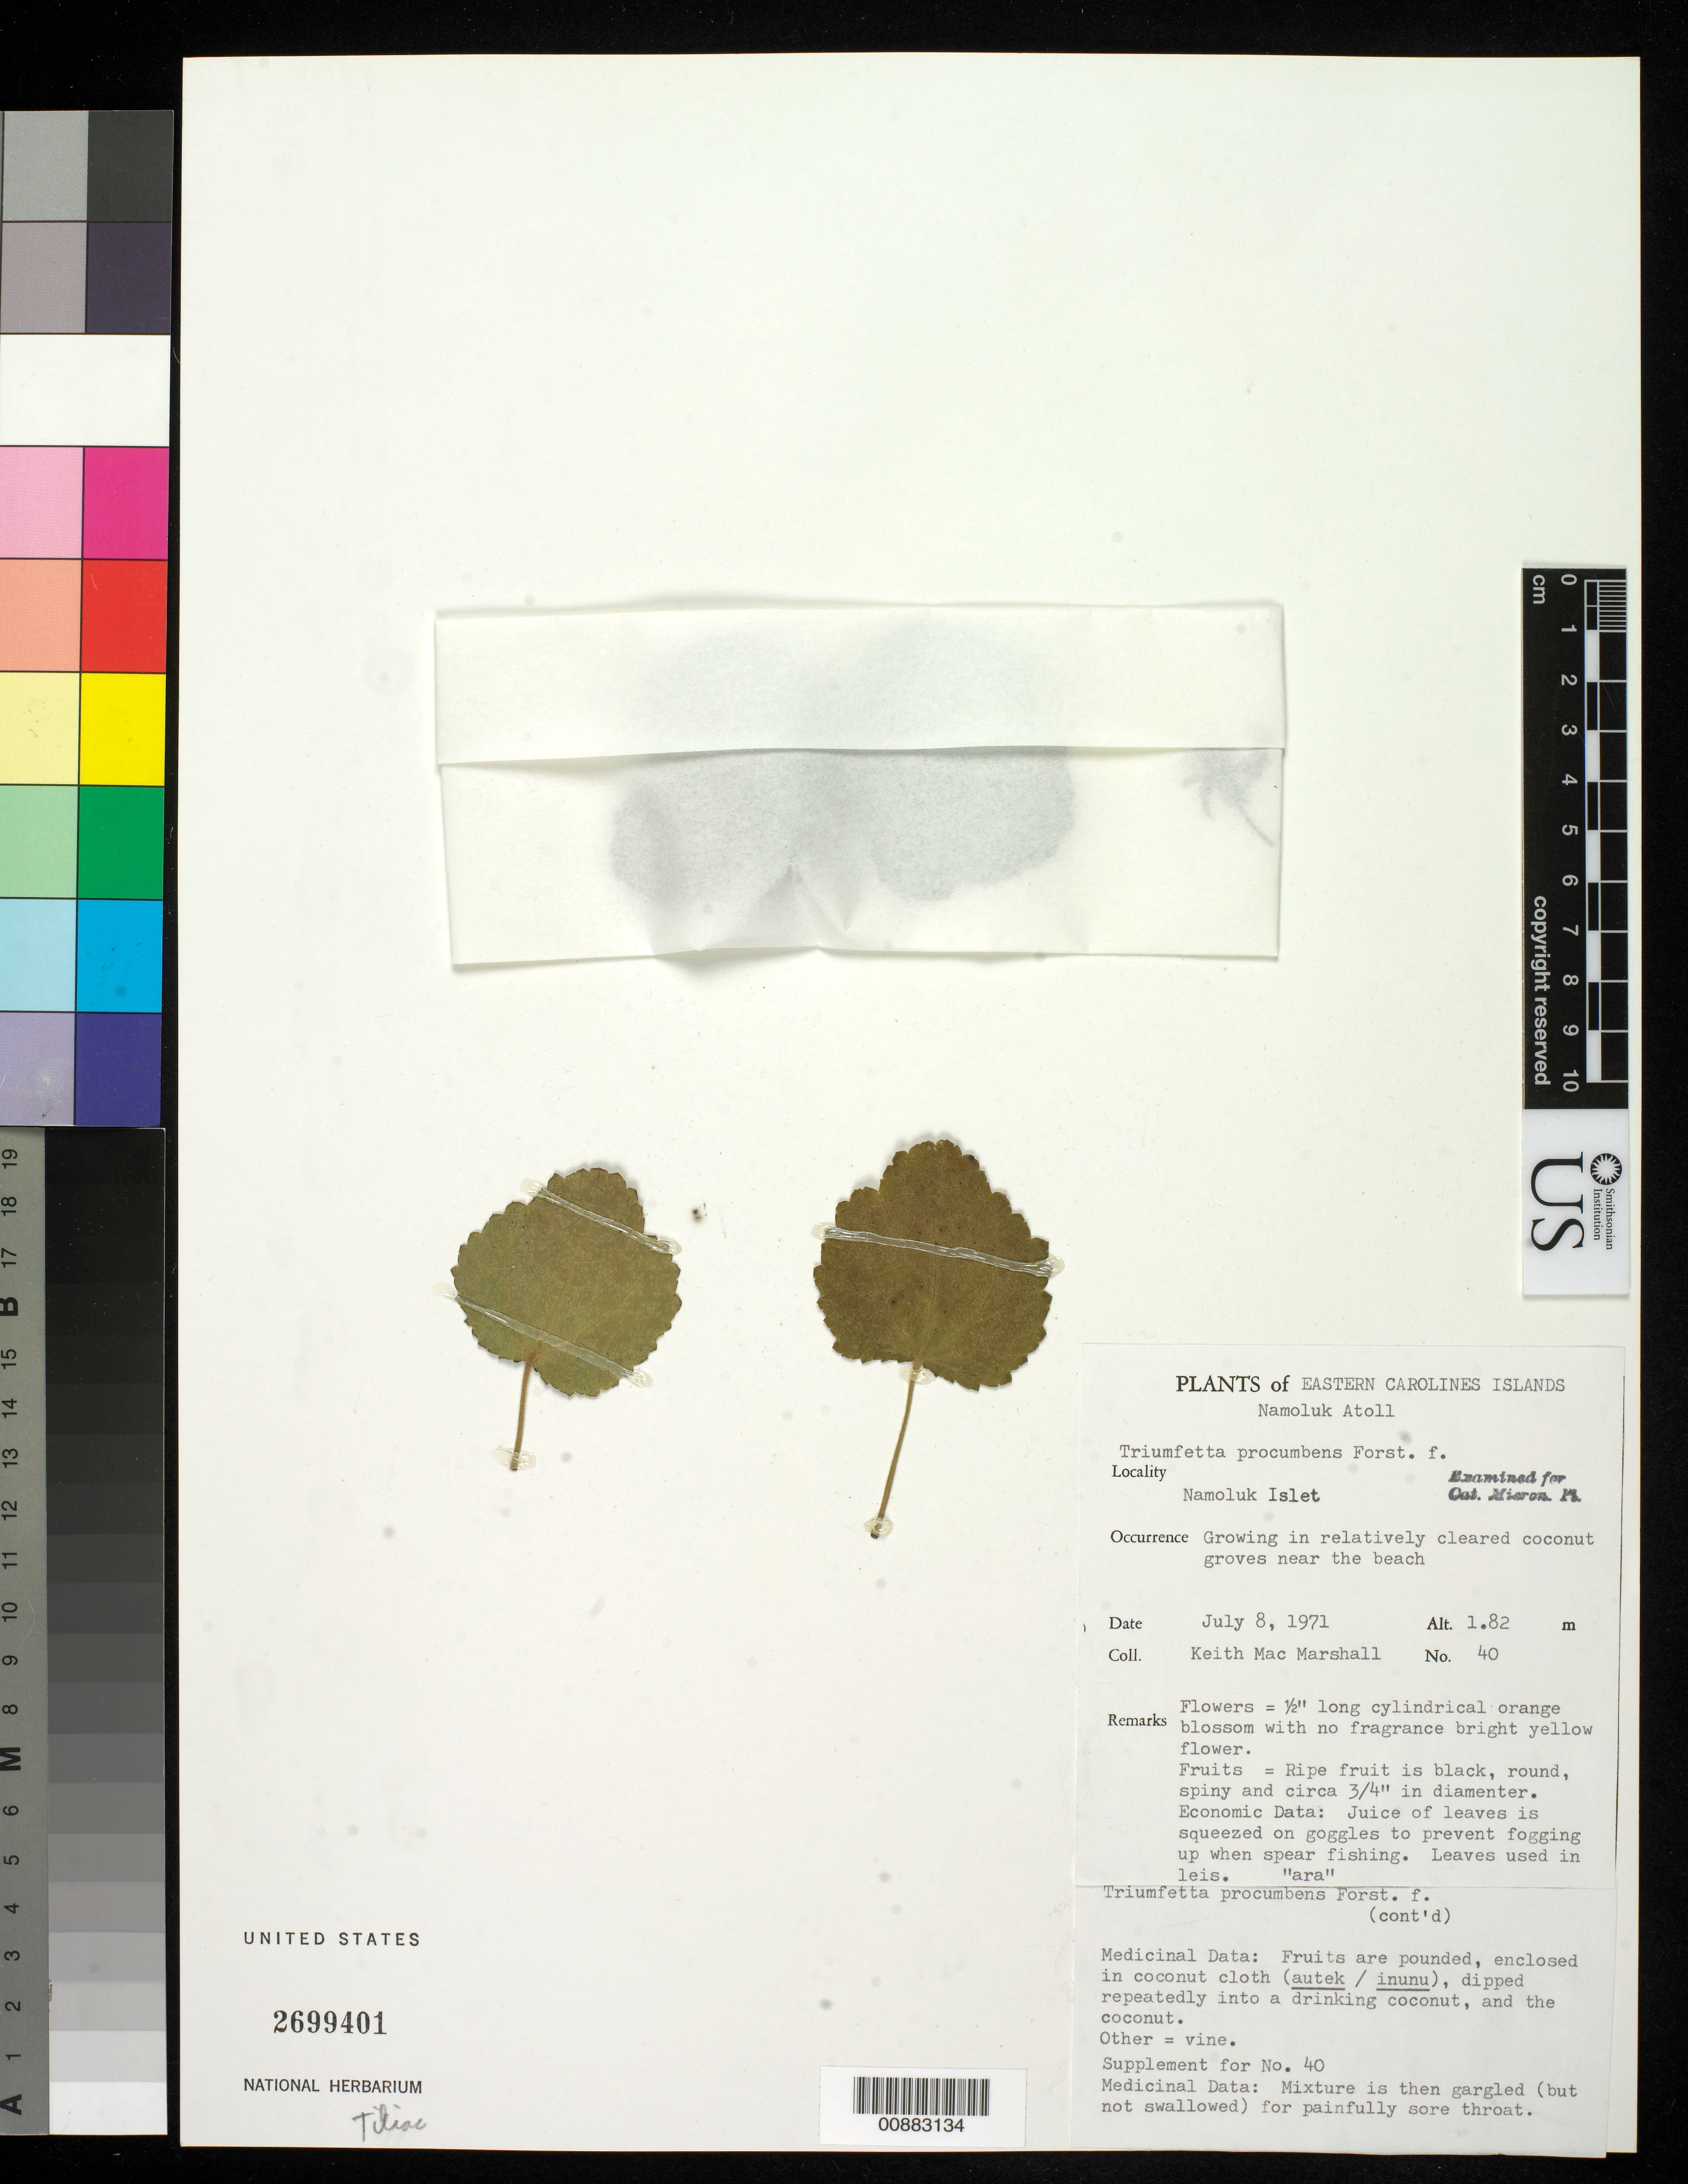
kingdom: Plantae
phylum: Tracheophyta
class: Magnoliopsida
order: Malvales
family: Malvaceae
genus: Triumfetta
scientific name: Triumfetta procumbens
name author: G. Forst.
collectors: K. M. Marshall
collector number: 40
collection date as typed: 08 Jul 1971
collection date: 1971-07-08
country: Micronesia, Federated States of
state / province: Truk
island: Namokuk [Namoluk] Atoll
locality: Namoluk Islet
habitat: gorwing in relatively cleared coconut groves near the beach.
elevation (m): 1.82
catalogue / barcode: US 2699401